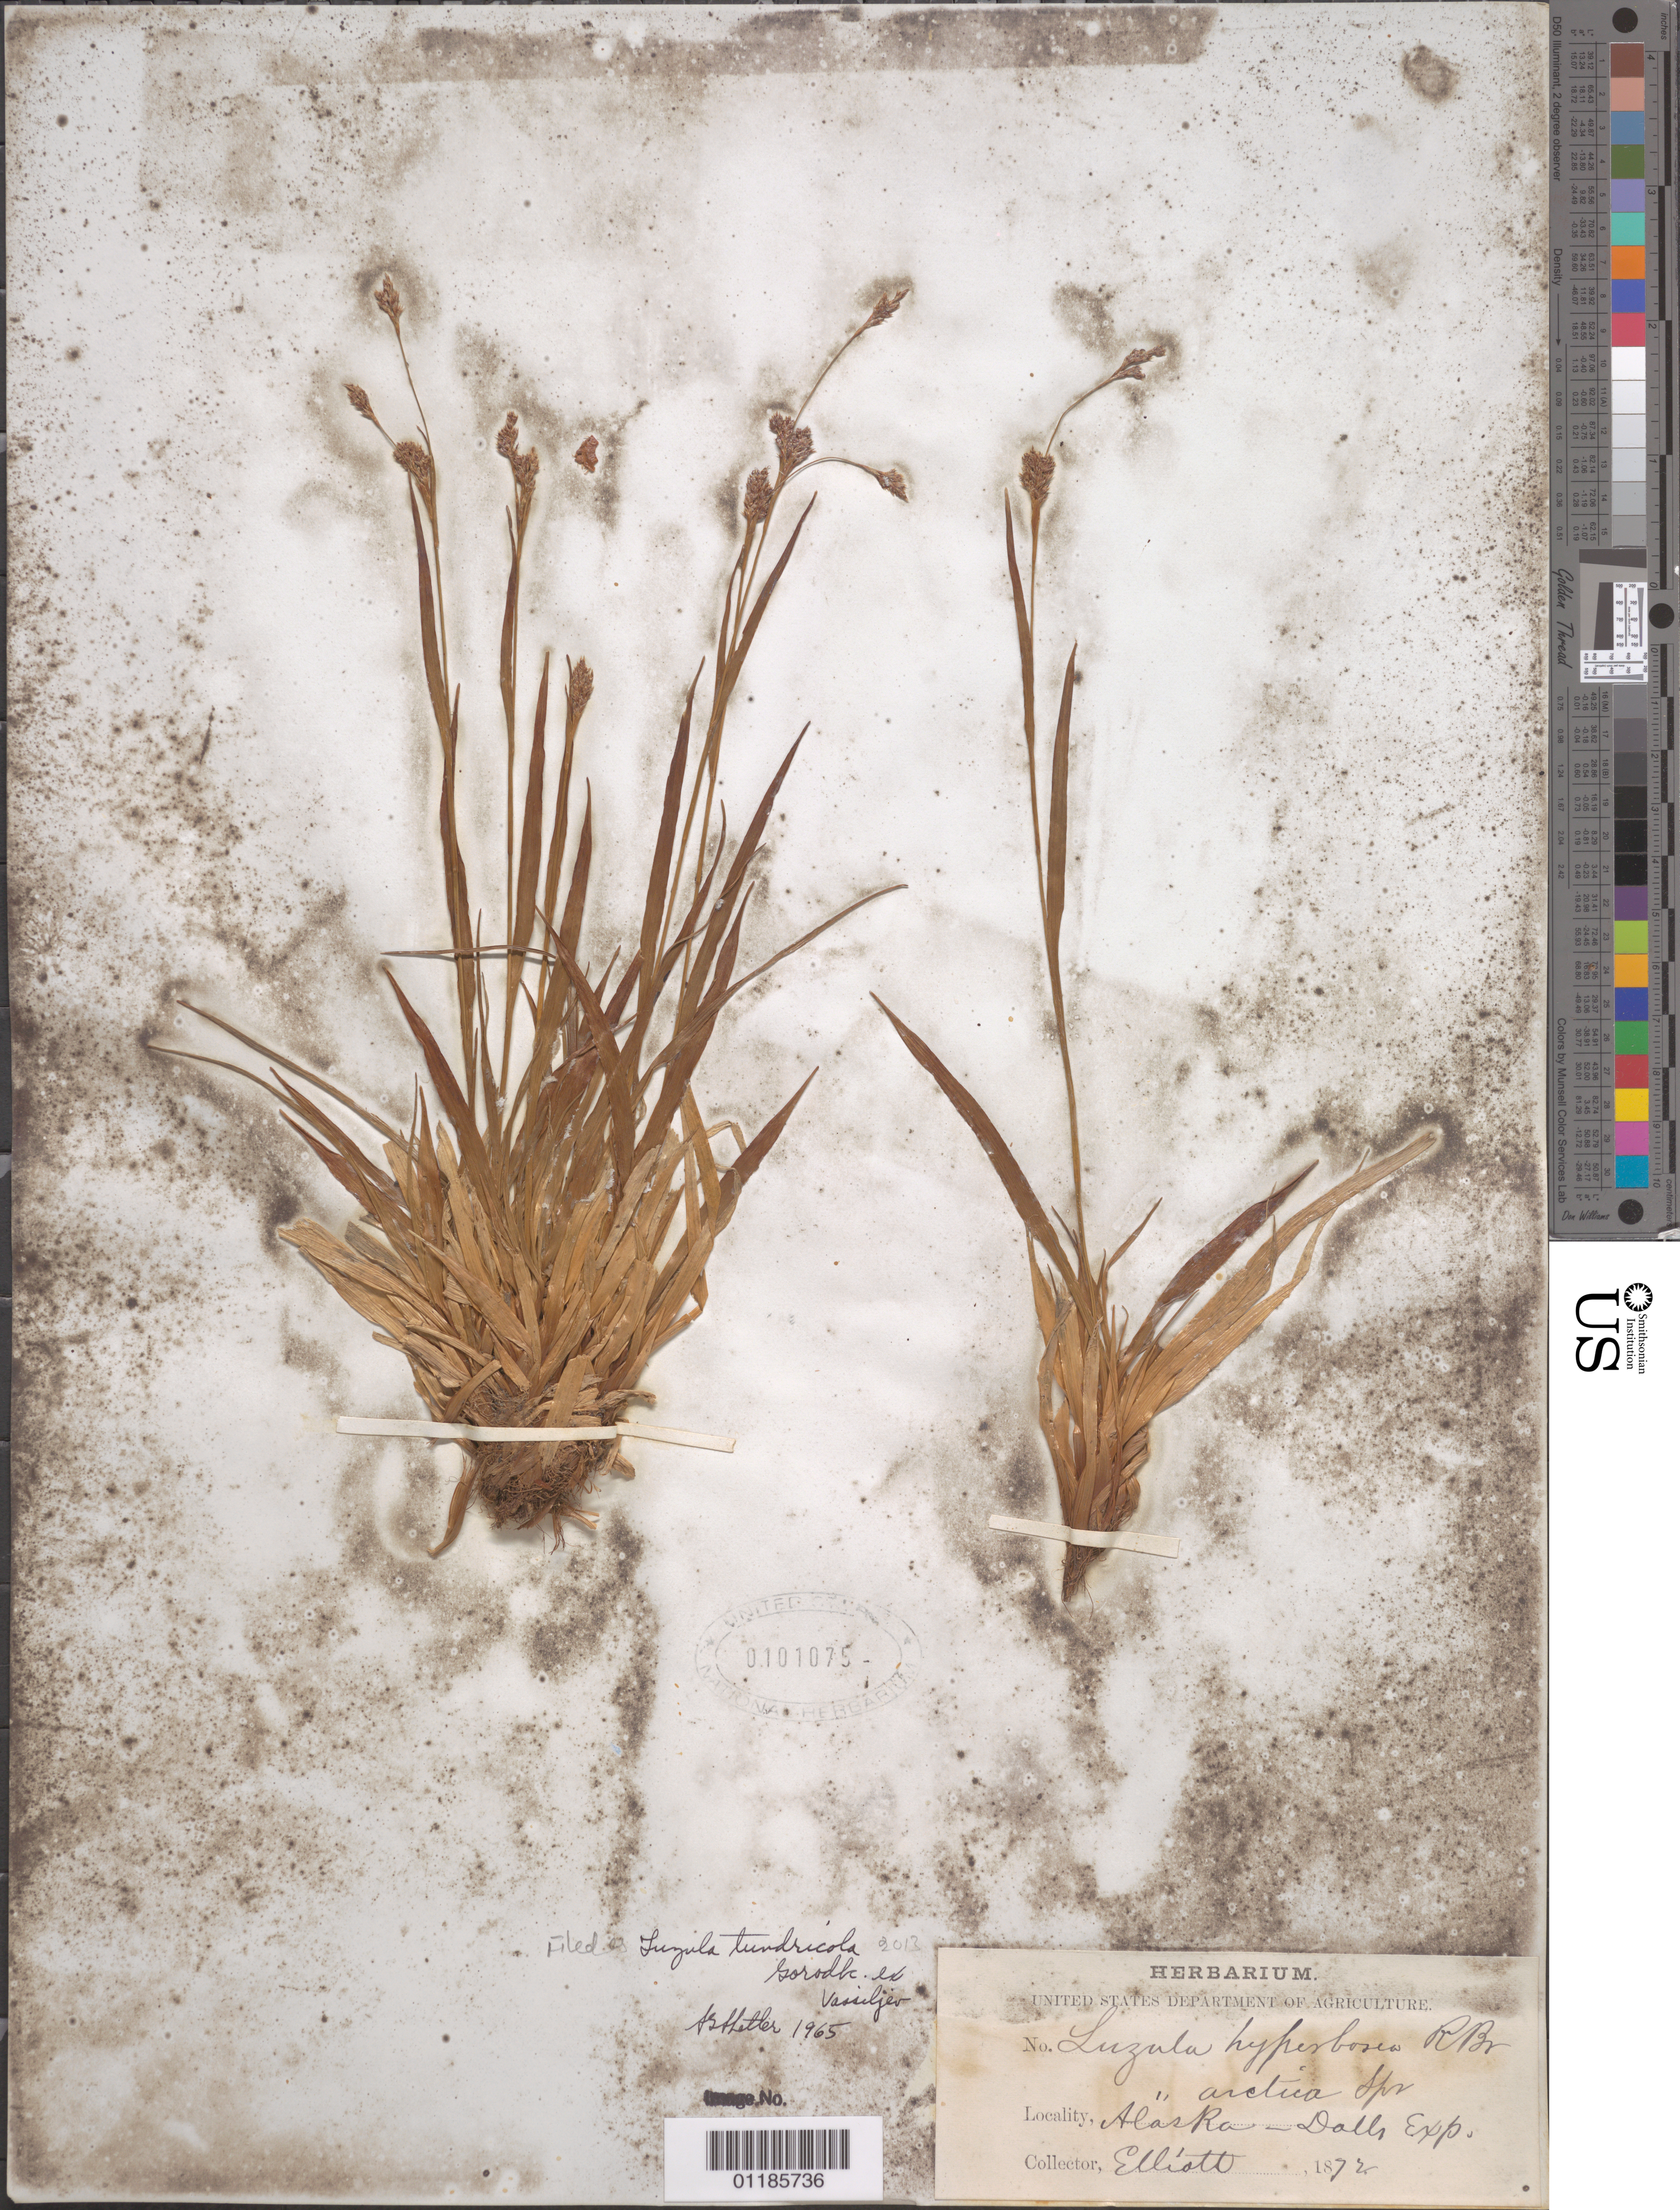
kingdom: Plantae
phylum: Tracheophyta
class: Liliopsida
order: Poales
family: Juncaceae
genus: Luzula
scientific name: Luzula tundricola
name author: (Gorodkov) V. Vassil.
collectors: Elliott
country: United States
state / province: Alaska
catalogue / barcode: US 101075